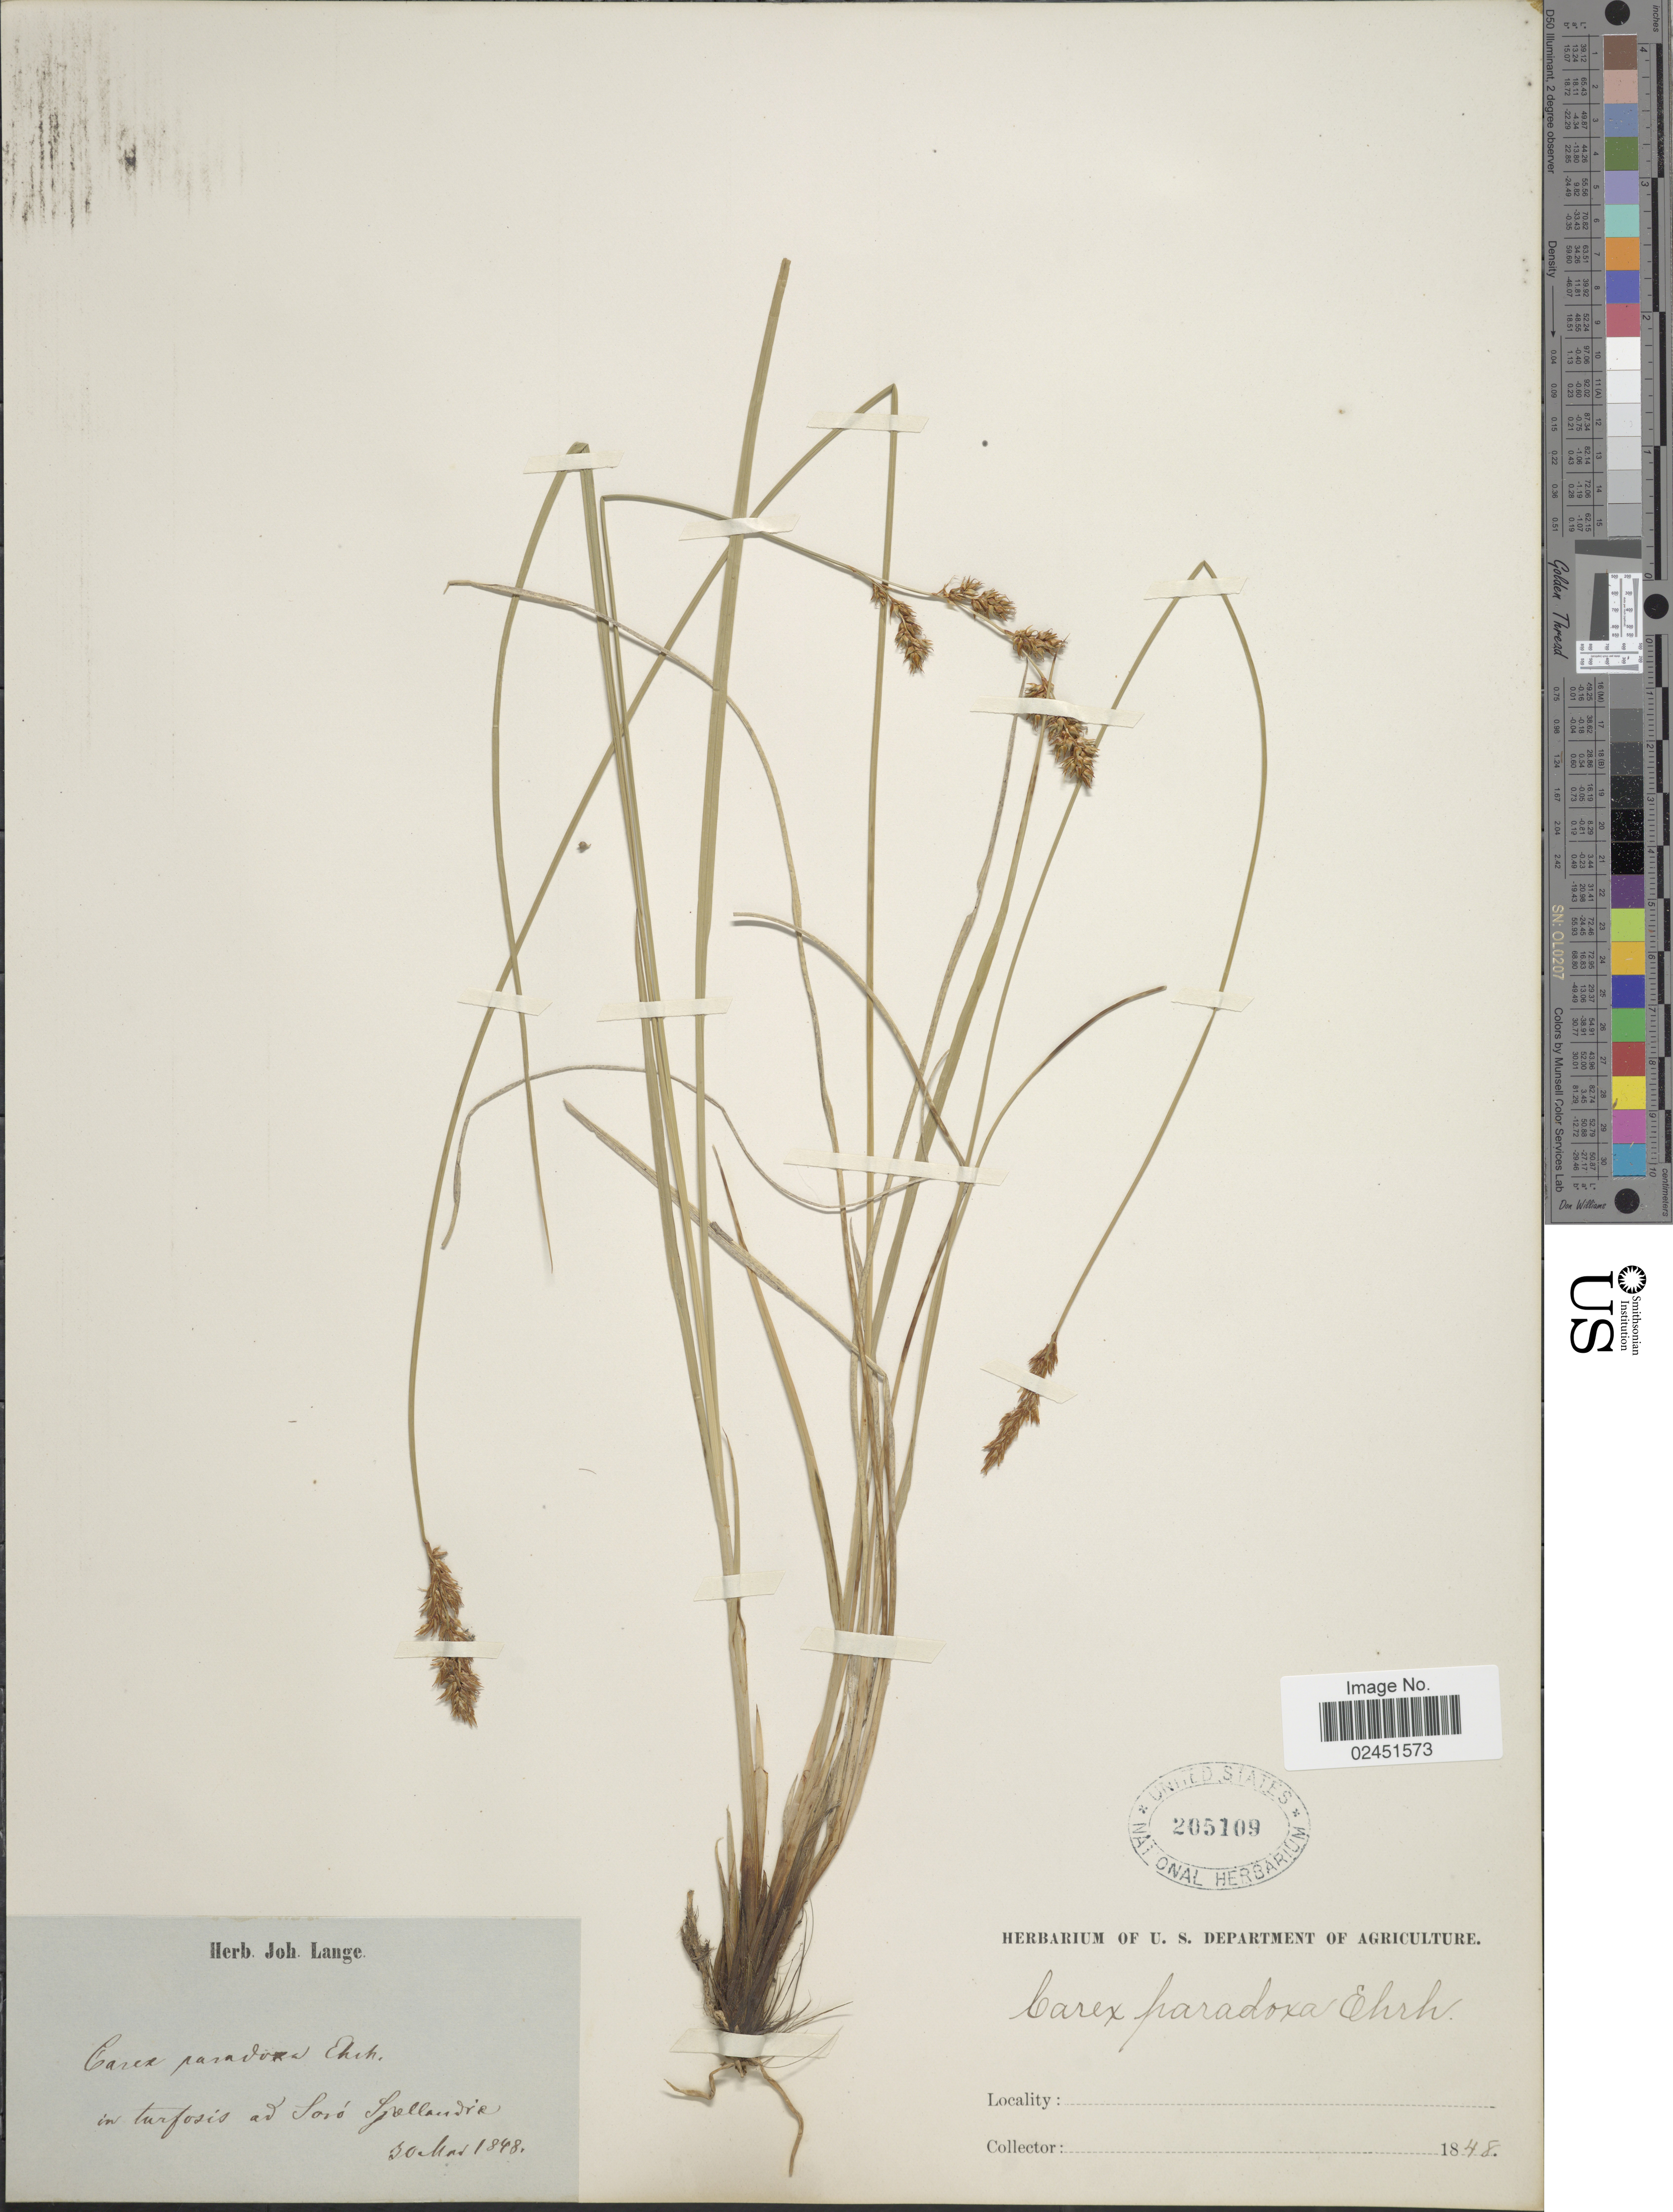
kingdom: Plantae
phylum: Tracheophyta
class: Liliopsida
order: Poales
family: Cyperaceae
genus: Carex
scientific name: Carex appropinquata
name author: Schumach.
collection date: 1848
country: Denmark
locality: In turfosis ad Sorø Sjaellandia.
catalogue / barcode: US 205109